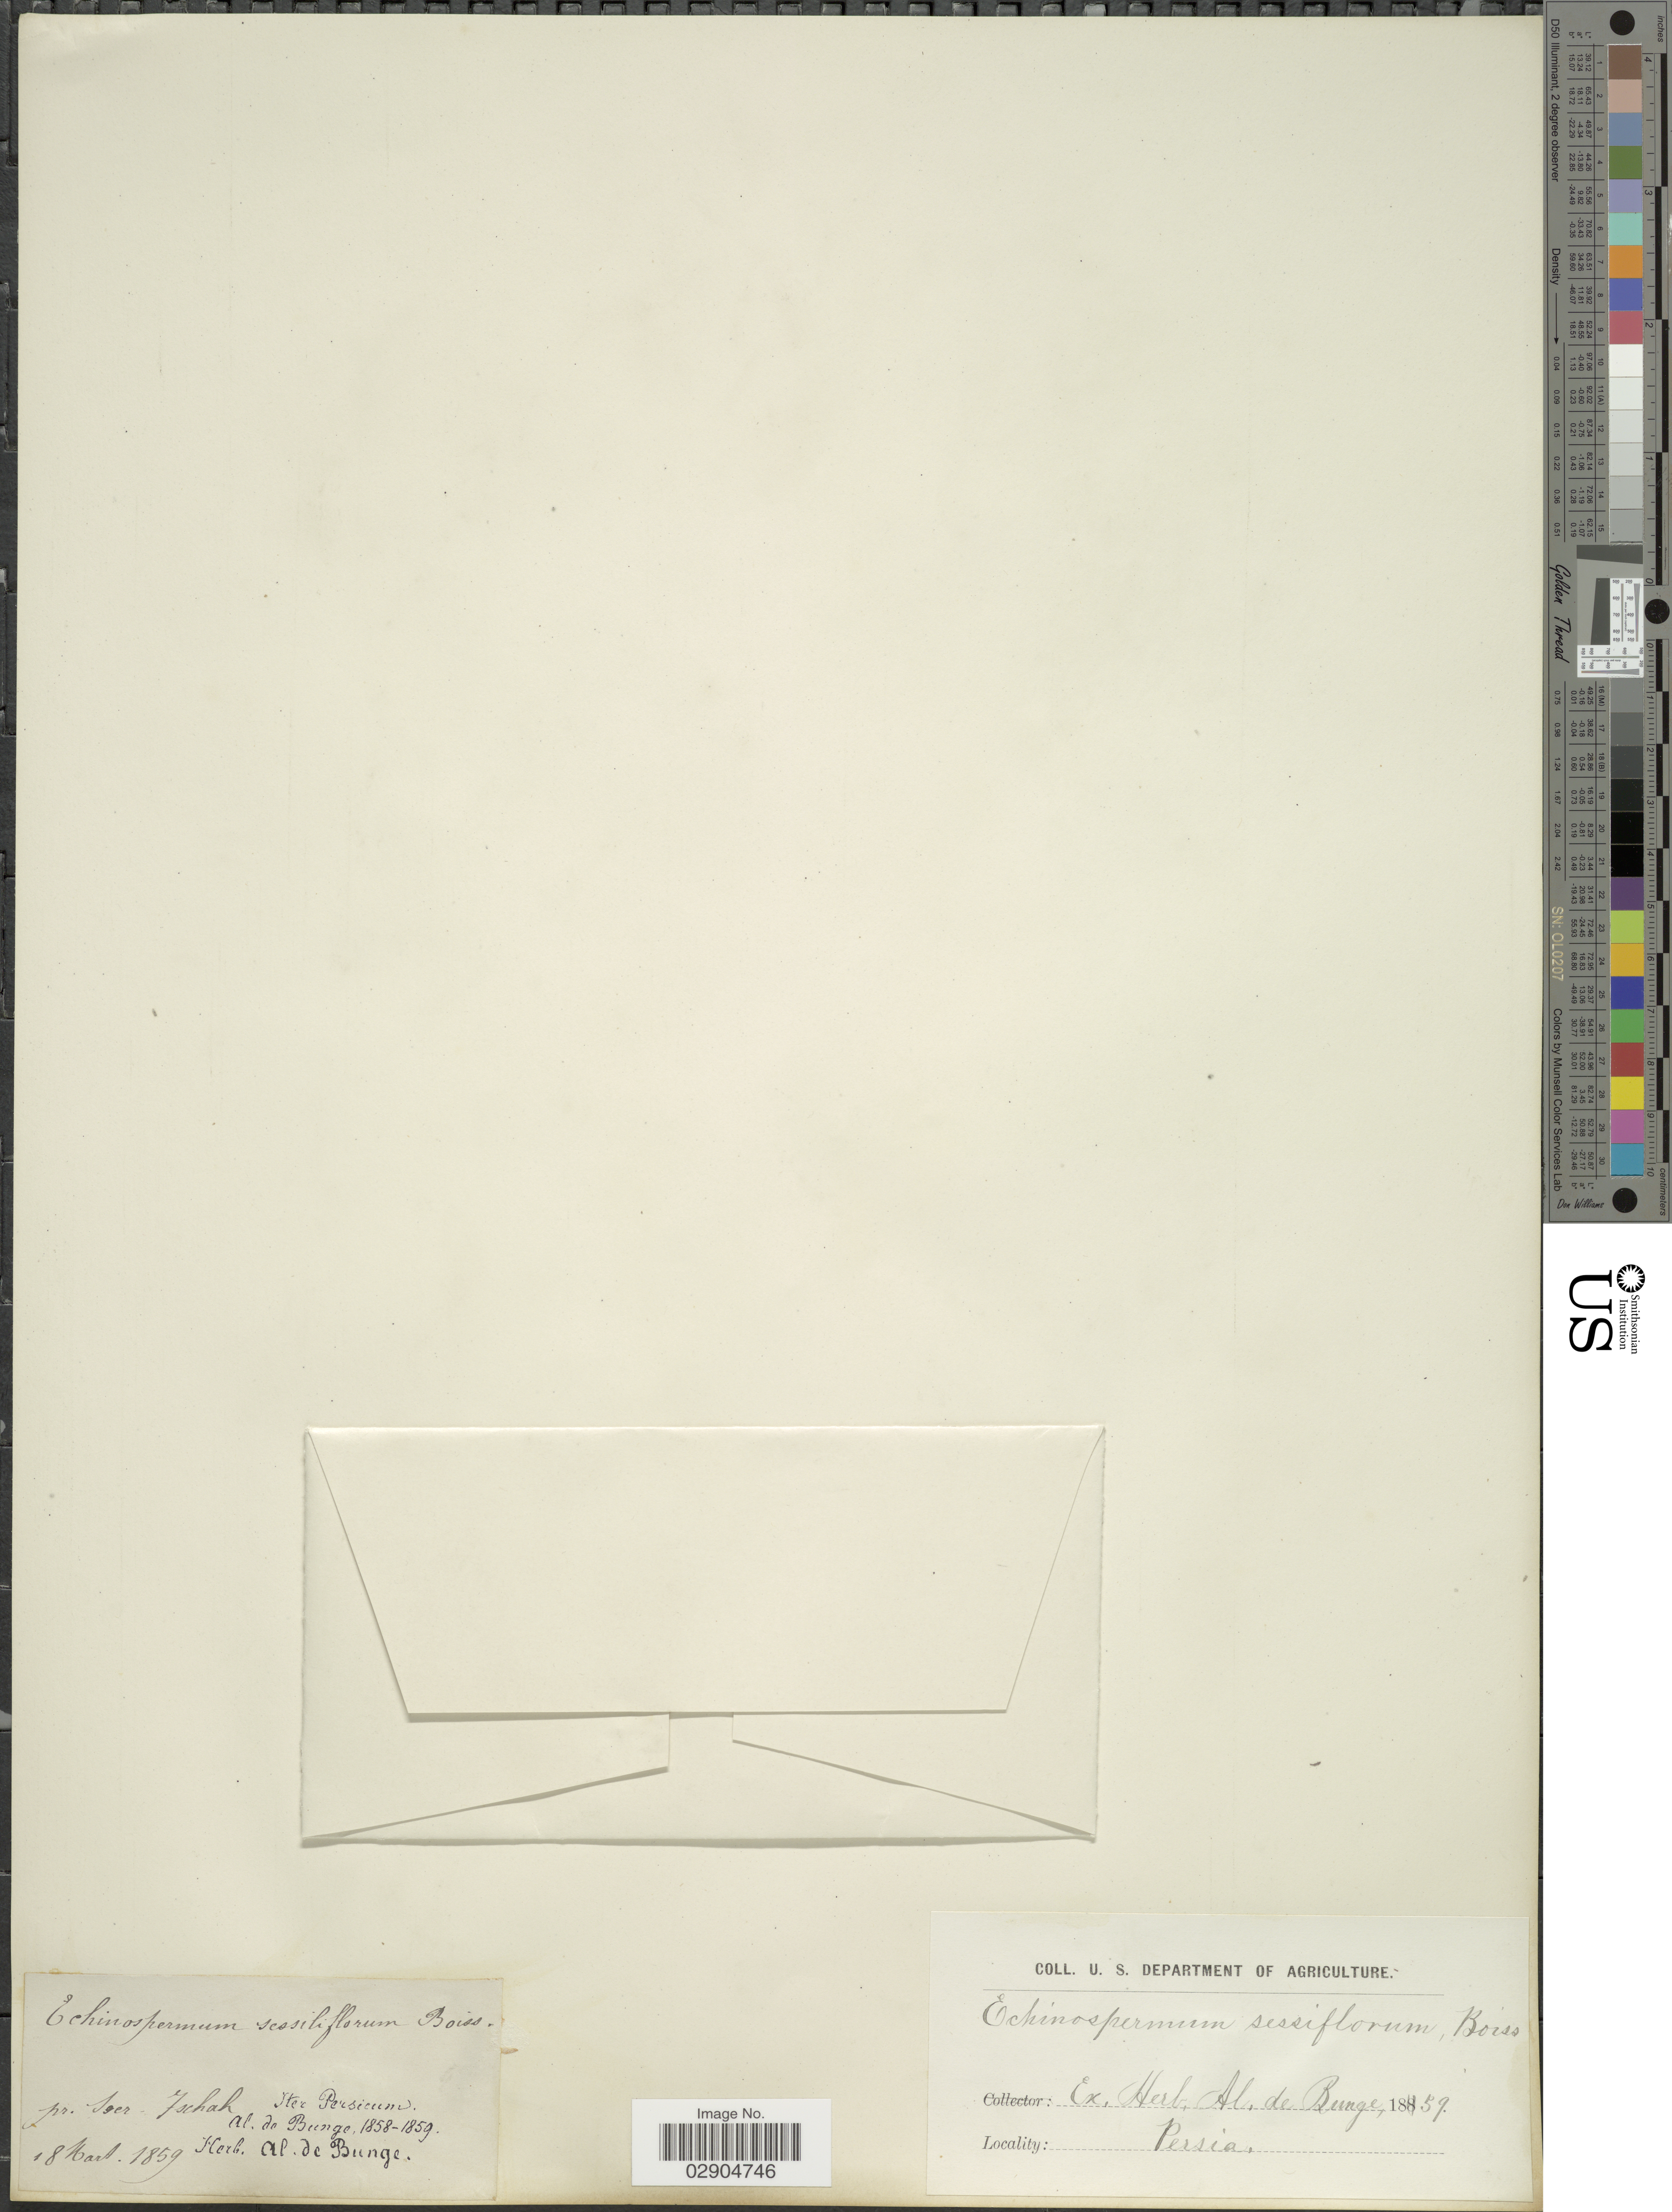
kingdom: Plantae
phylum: Tracheophyta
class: Magnoliopsida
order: Boraginales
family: Boraginaceae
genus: Lappula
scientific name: Lappula sessiliflora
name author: Gürke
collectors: A. de Bunge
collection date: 1859-03-18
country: Iran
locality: Pr. Iser-Ischak, Iter Persicum, Persia.